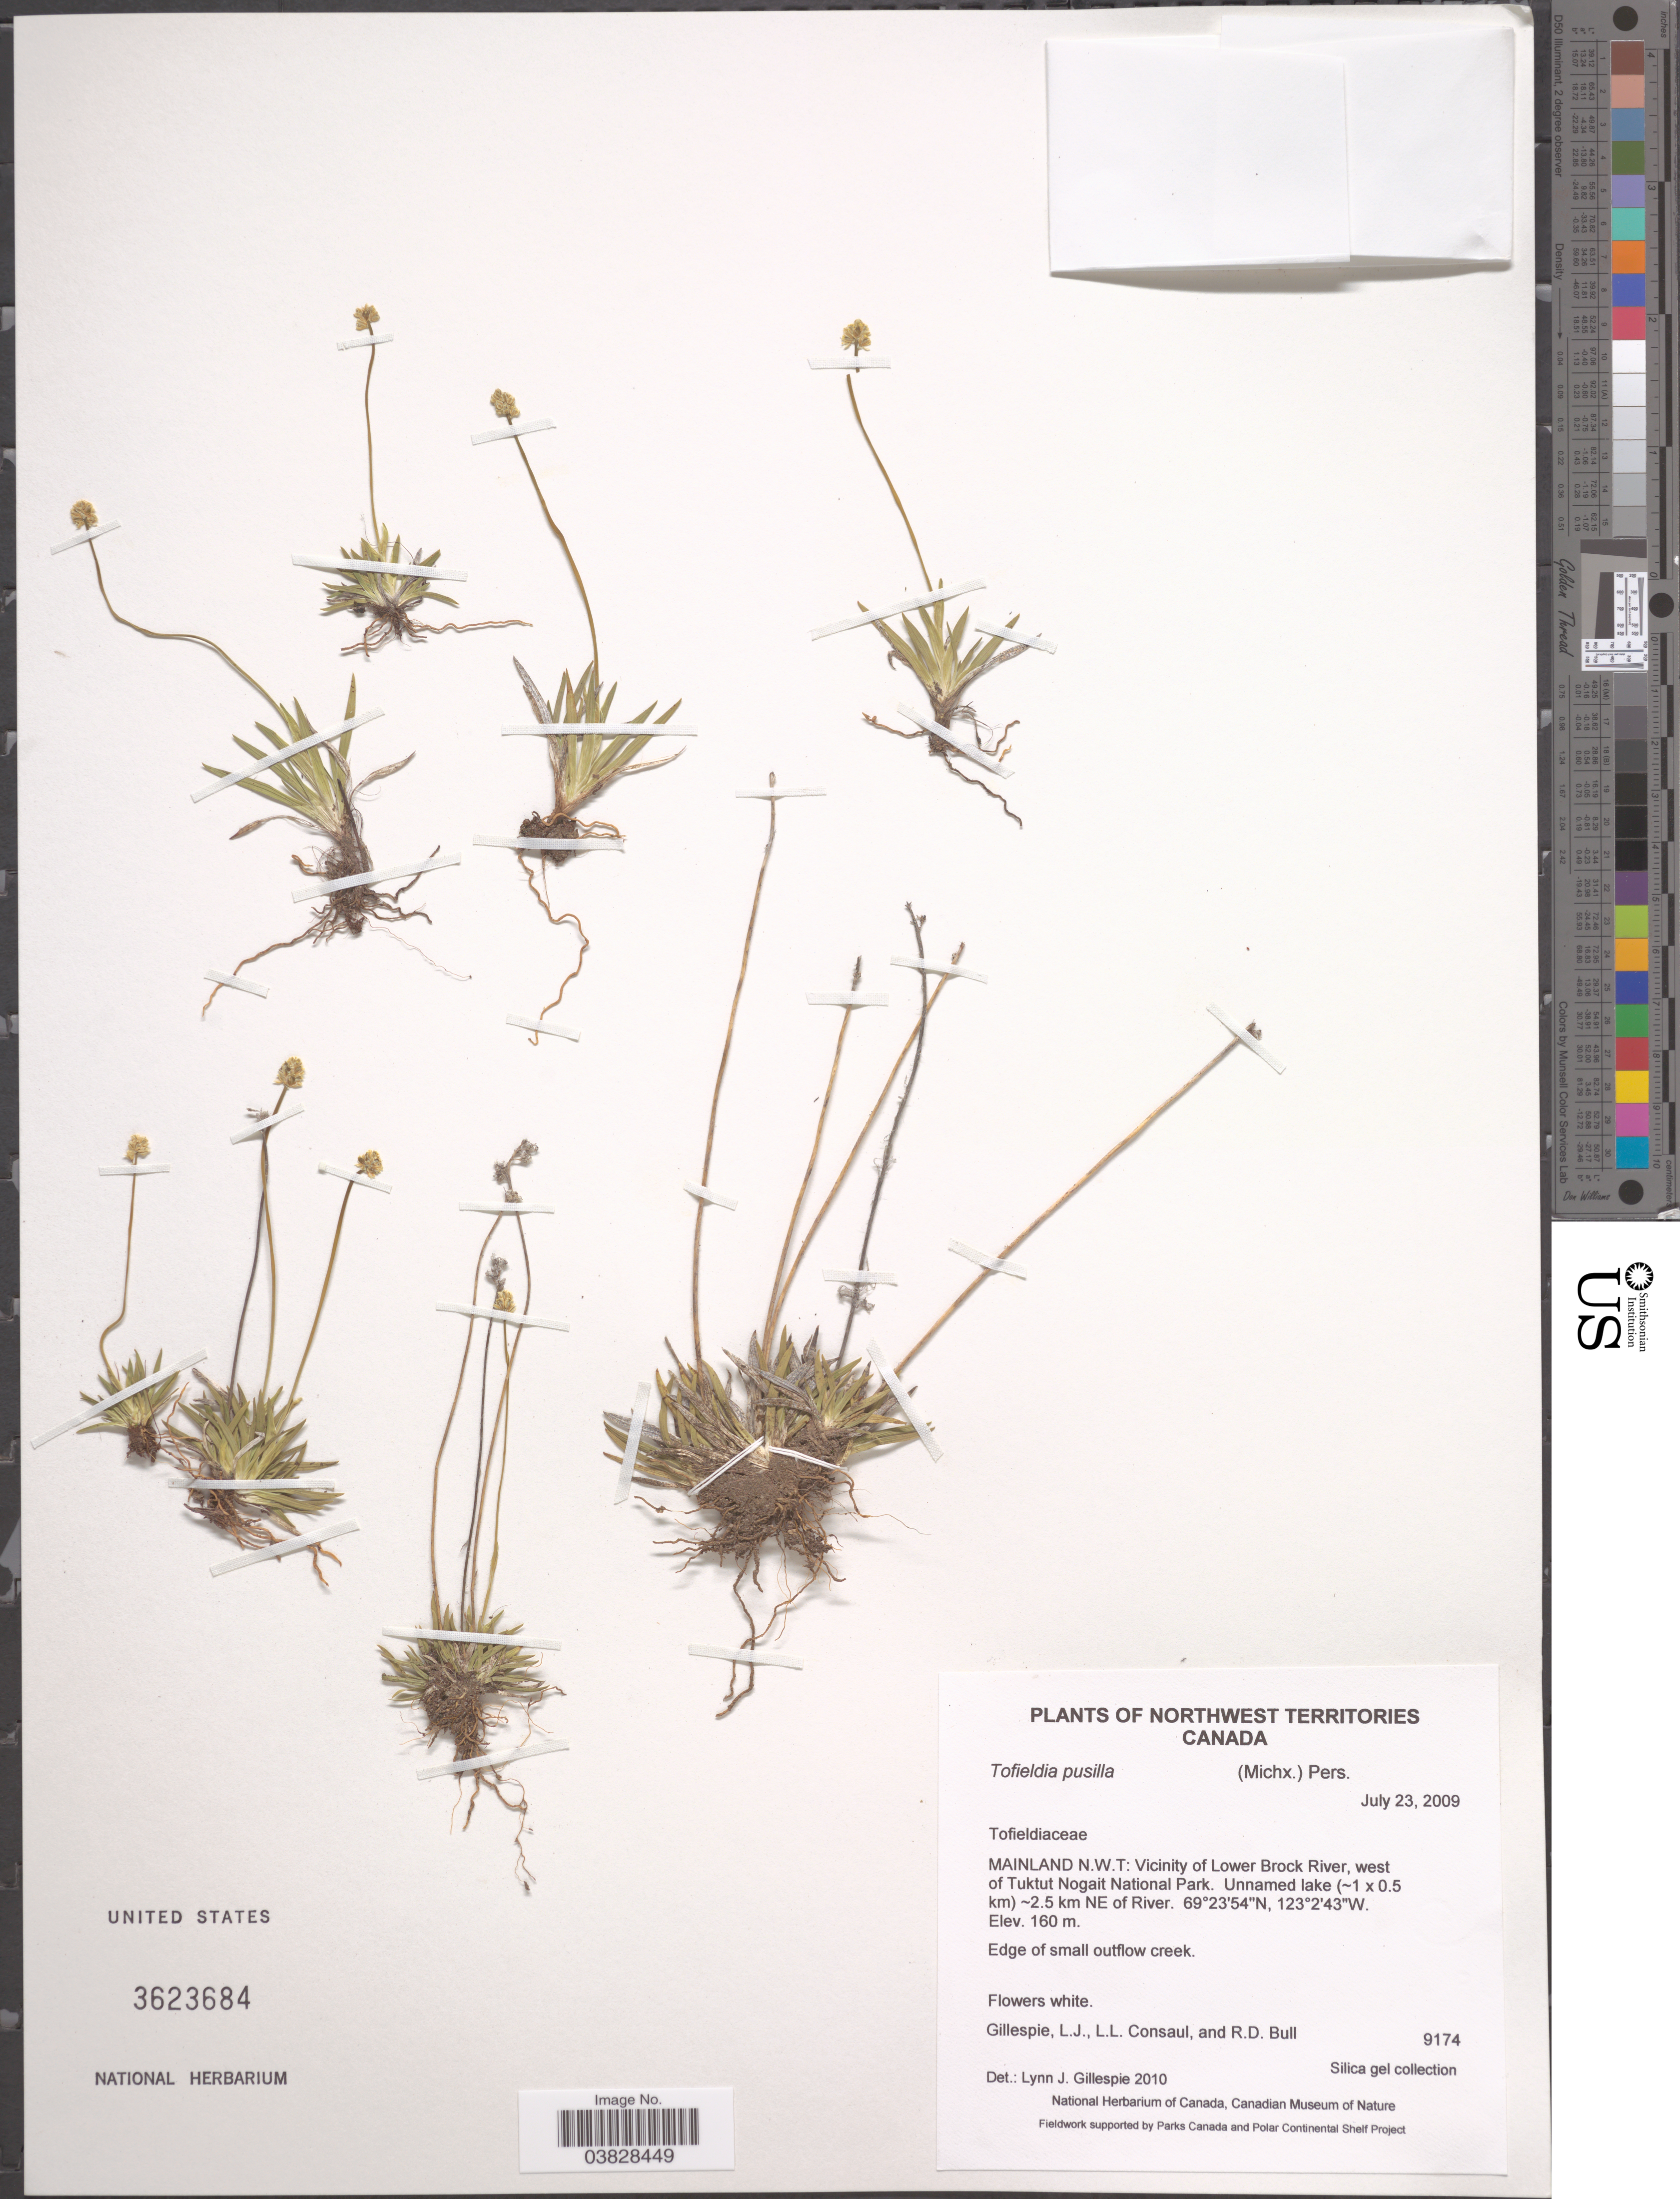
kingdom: Plantae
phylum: Tracheophyta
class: Liliopsida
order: Alismatales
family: Tofieldiaceae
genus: Tofieldia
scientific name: Tofieldia pusilla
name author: (Michx.) Pers.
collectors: L. Gillespie, L. Consaul & R. Bull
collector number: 9174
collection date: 2009-07-23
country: Canada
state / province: Northwest Territories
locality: Mainland N.W.T.: Vicinity of Lower Brock River, west of Tuktut Nogait National Park. Unnamed lake (~1 [Foreign script] 0.5 km) ~2.5 km NE of River.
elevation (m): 160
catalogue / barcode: US 3623684